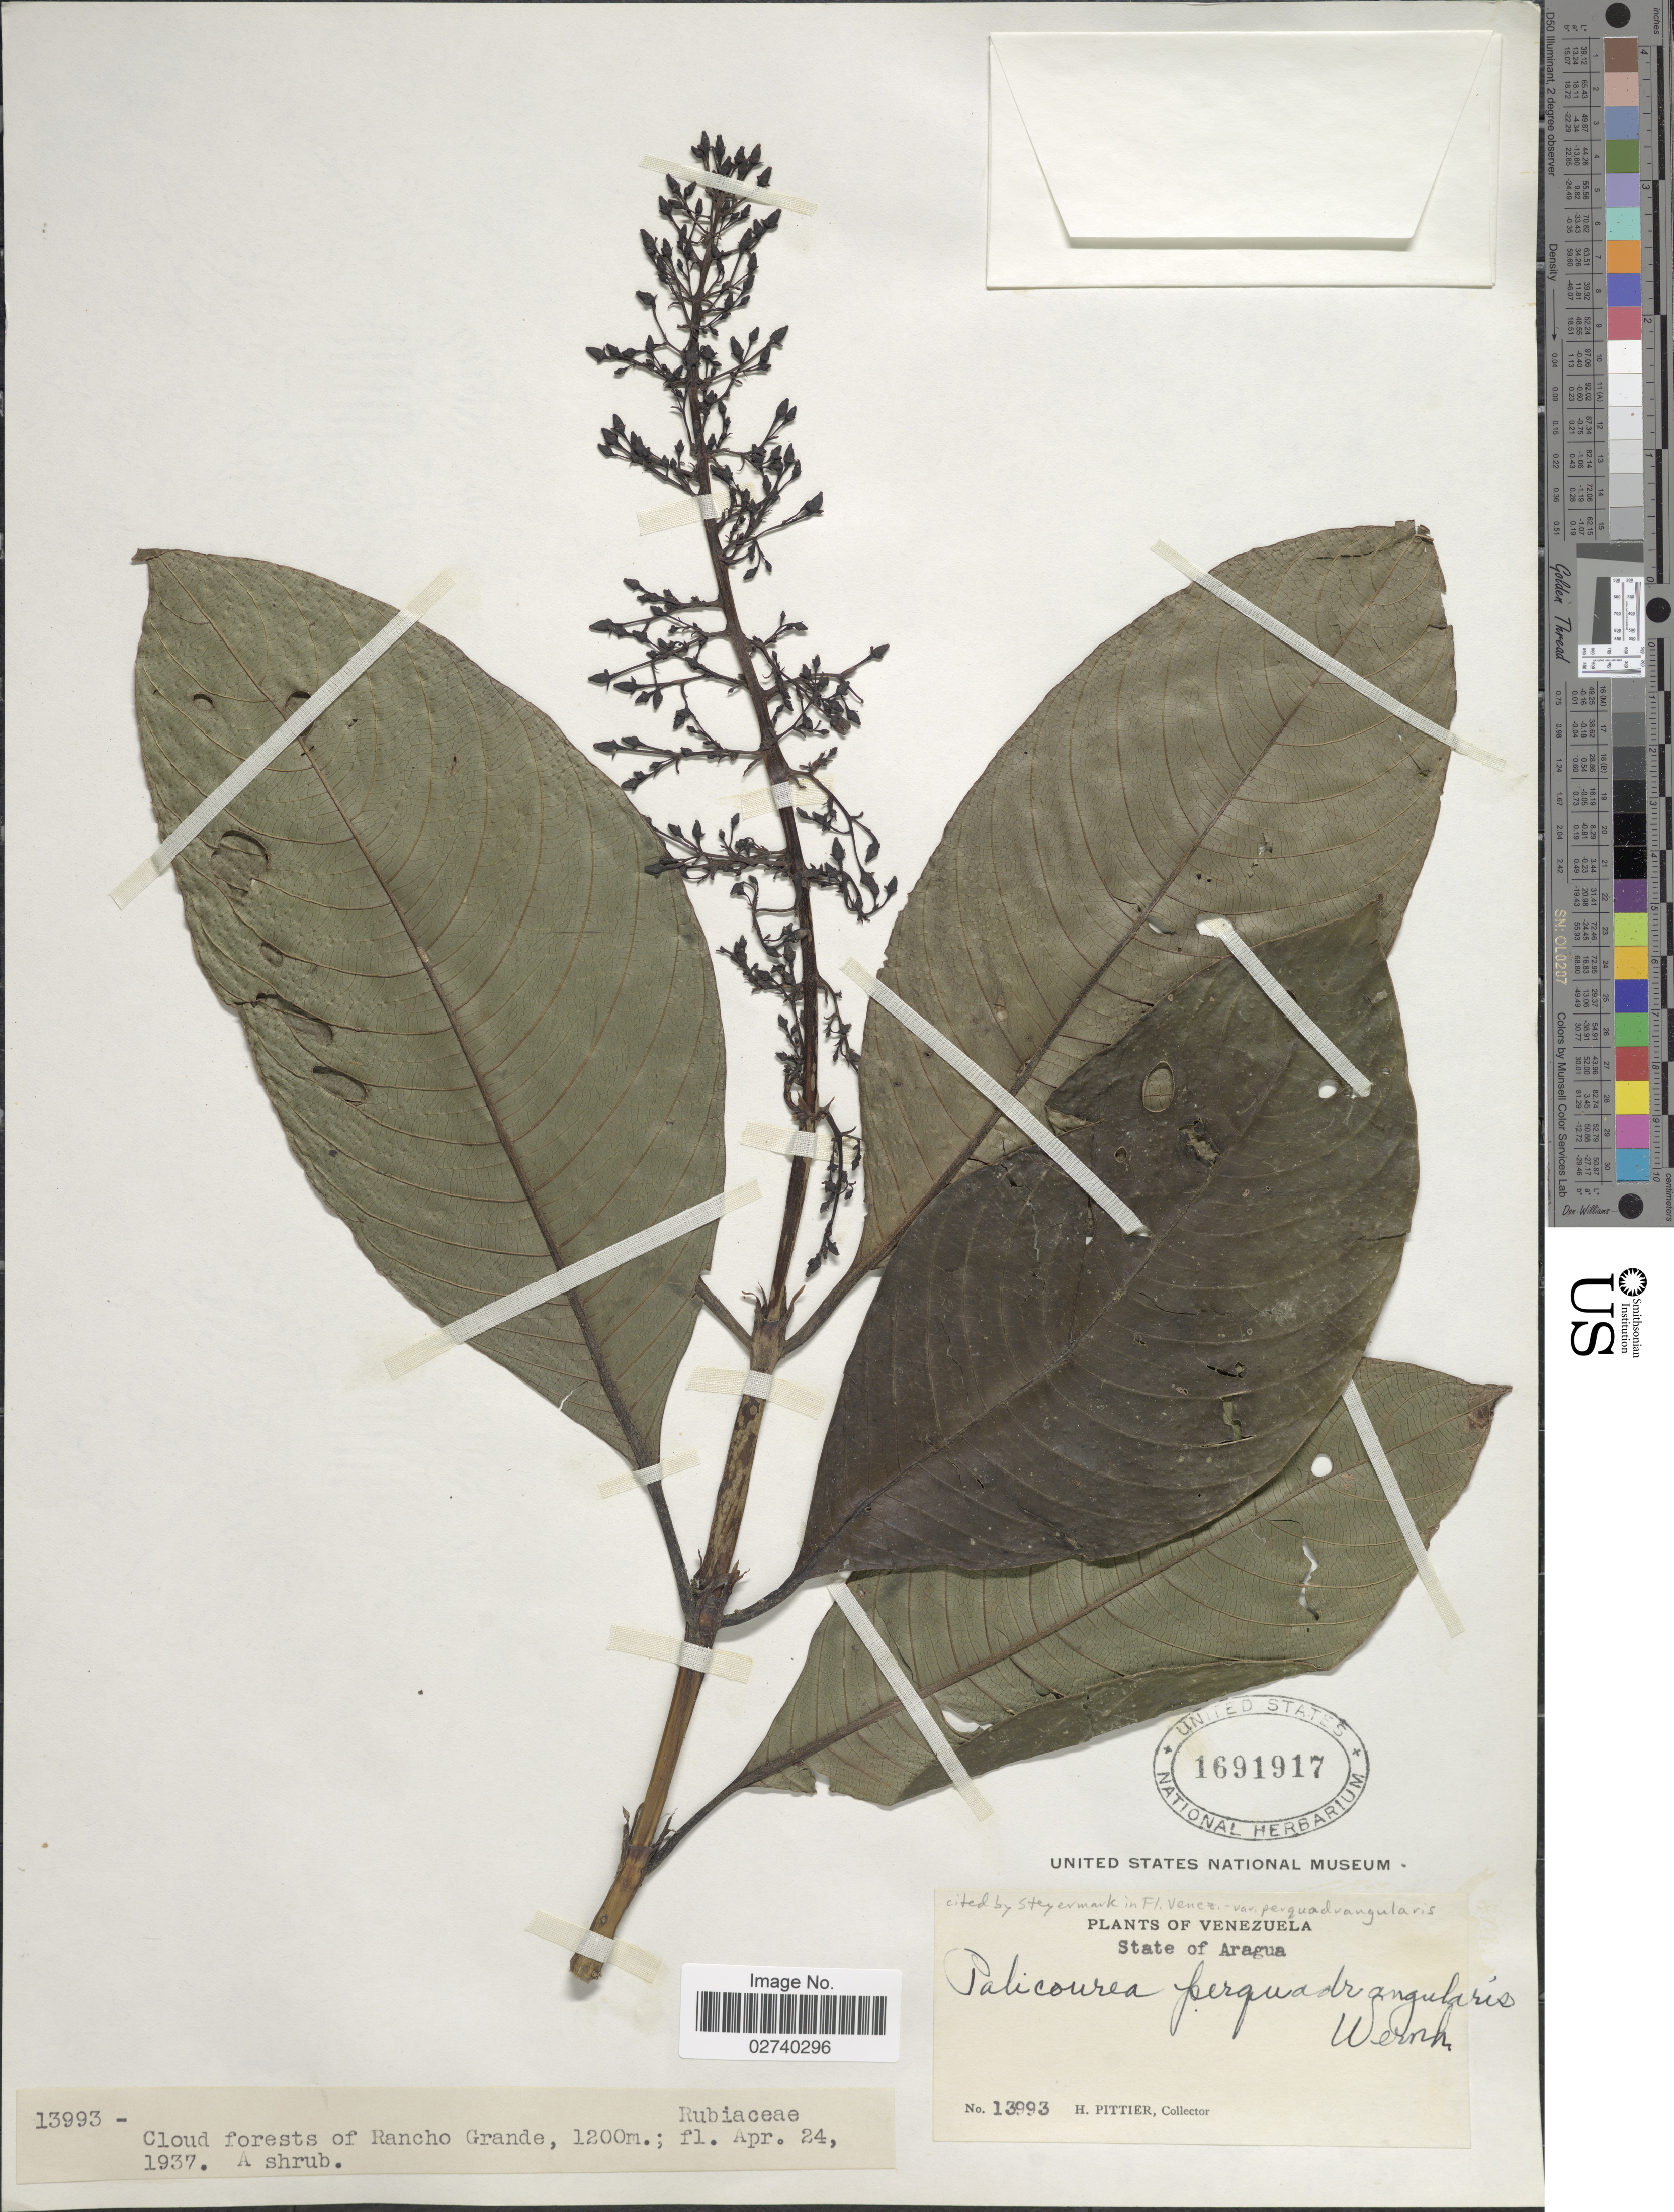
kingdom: Plantae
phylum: Tracheophyta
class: Magnoliopsida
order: Gentianales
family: Rubiaceae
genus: Palicourea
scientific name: Palicourea perquadrangularis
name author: Wernham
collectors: H. F. Pittier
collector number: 13993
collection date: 1937-04-24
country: Venezuela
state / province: Aragua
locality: Cloud forests of Rancho Grande.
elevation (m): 1200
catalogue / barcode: US 1691917